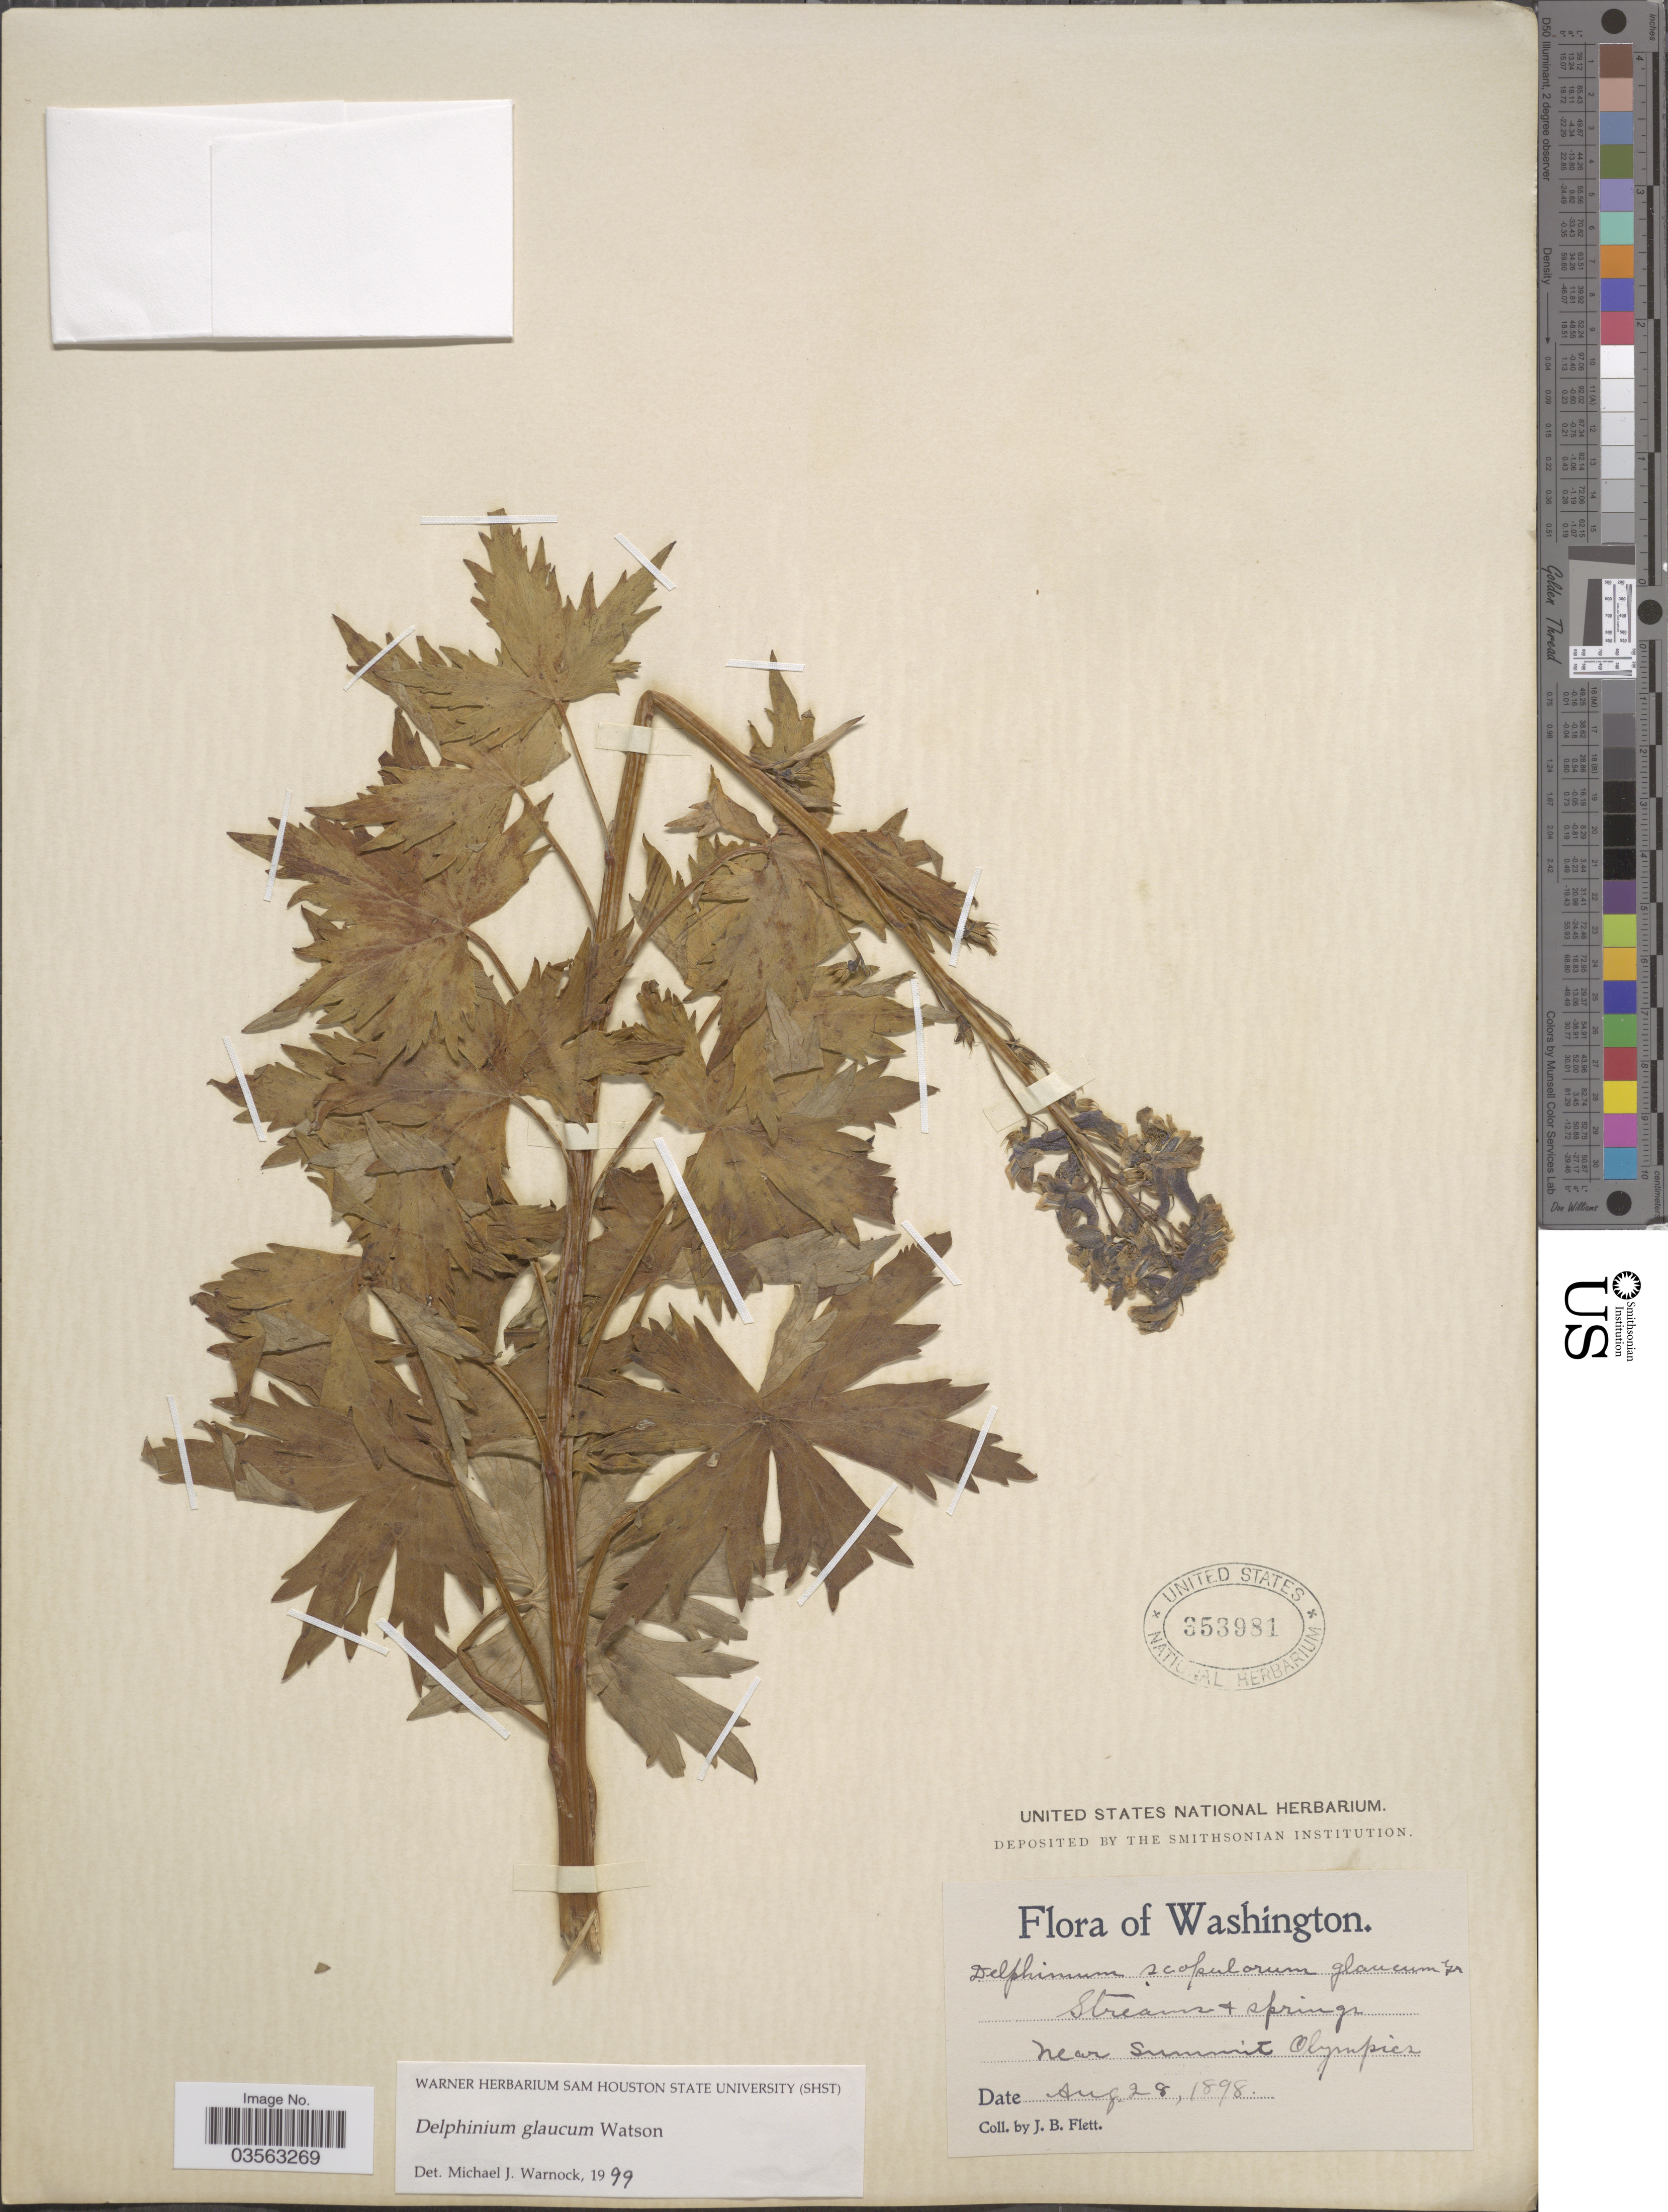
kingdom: Plantae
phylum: Tracheophyta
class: Magnoliopsida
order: Ranunculales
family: Ranunculaceae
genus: Delphinium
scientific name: Delphinium glaucum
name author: S. Watson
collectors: J. Flett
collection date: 1898-08-28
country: United States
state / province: Washington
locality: Streams & springs near Summit Olympics.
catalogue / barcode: US 353981